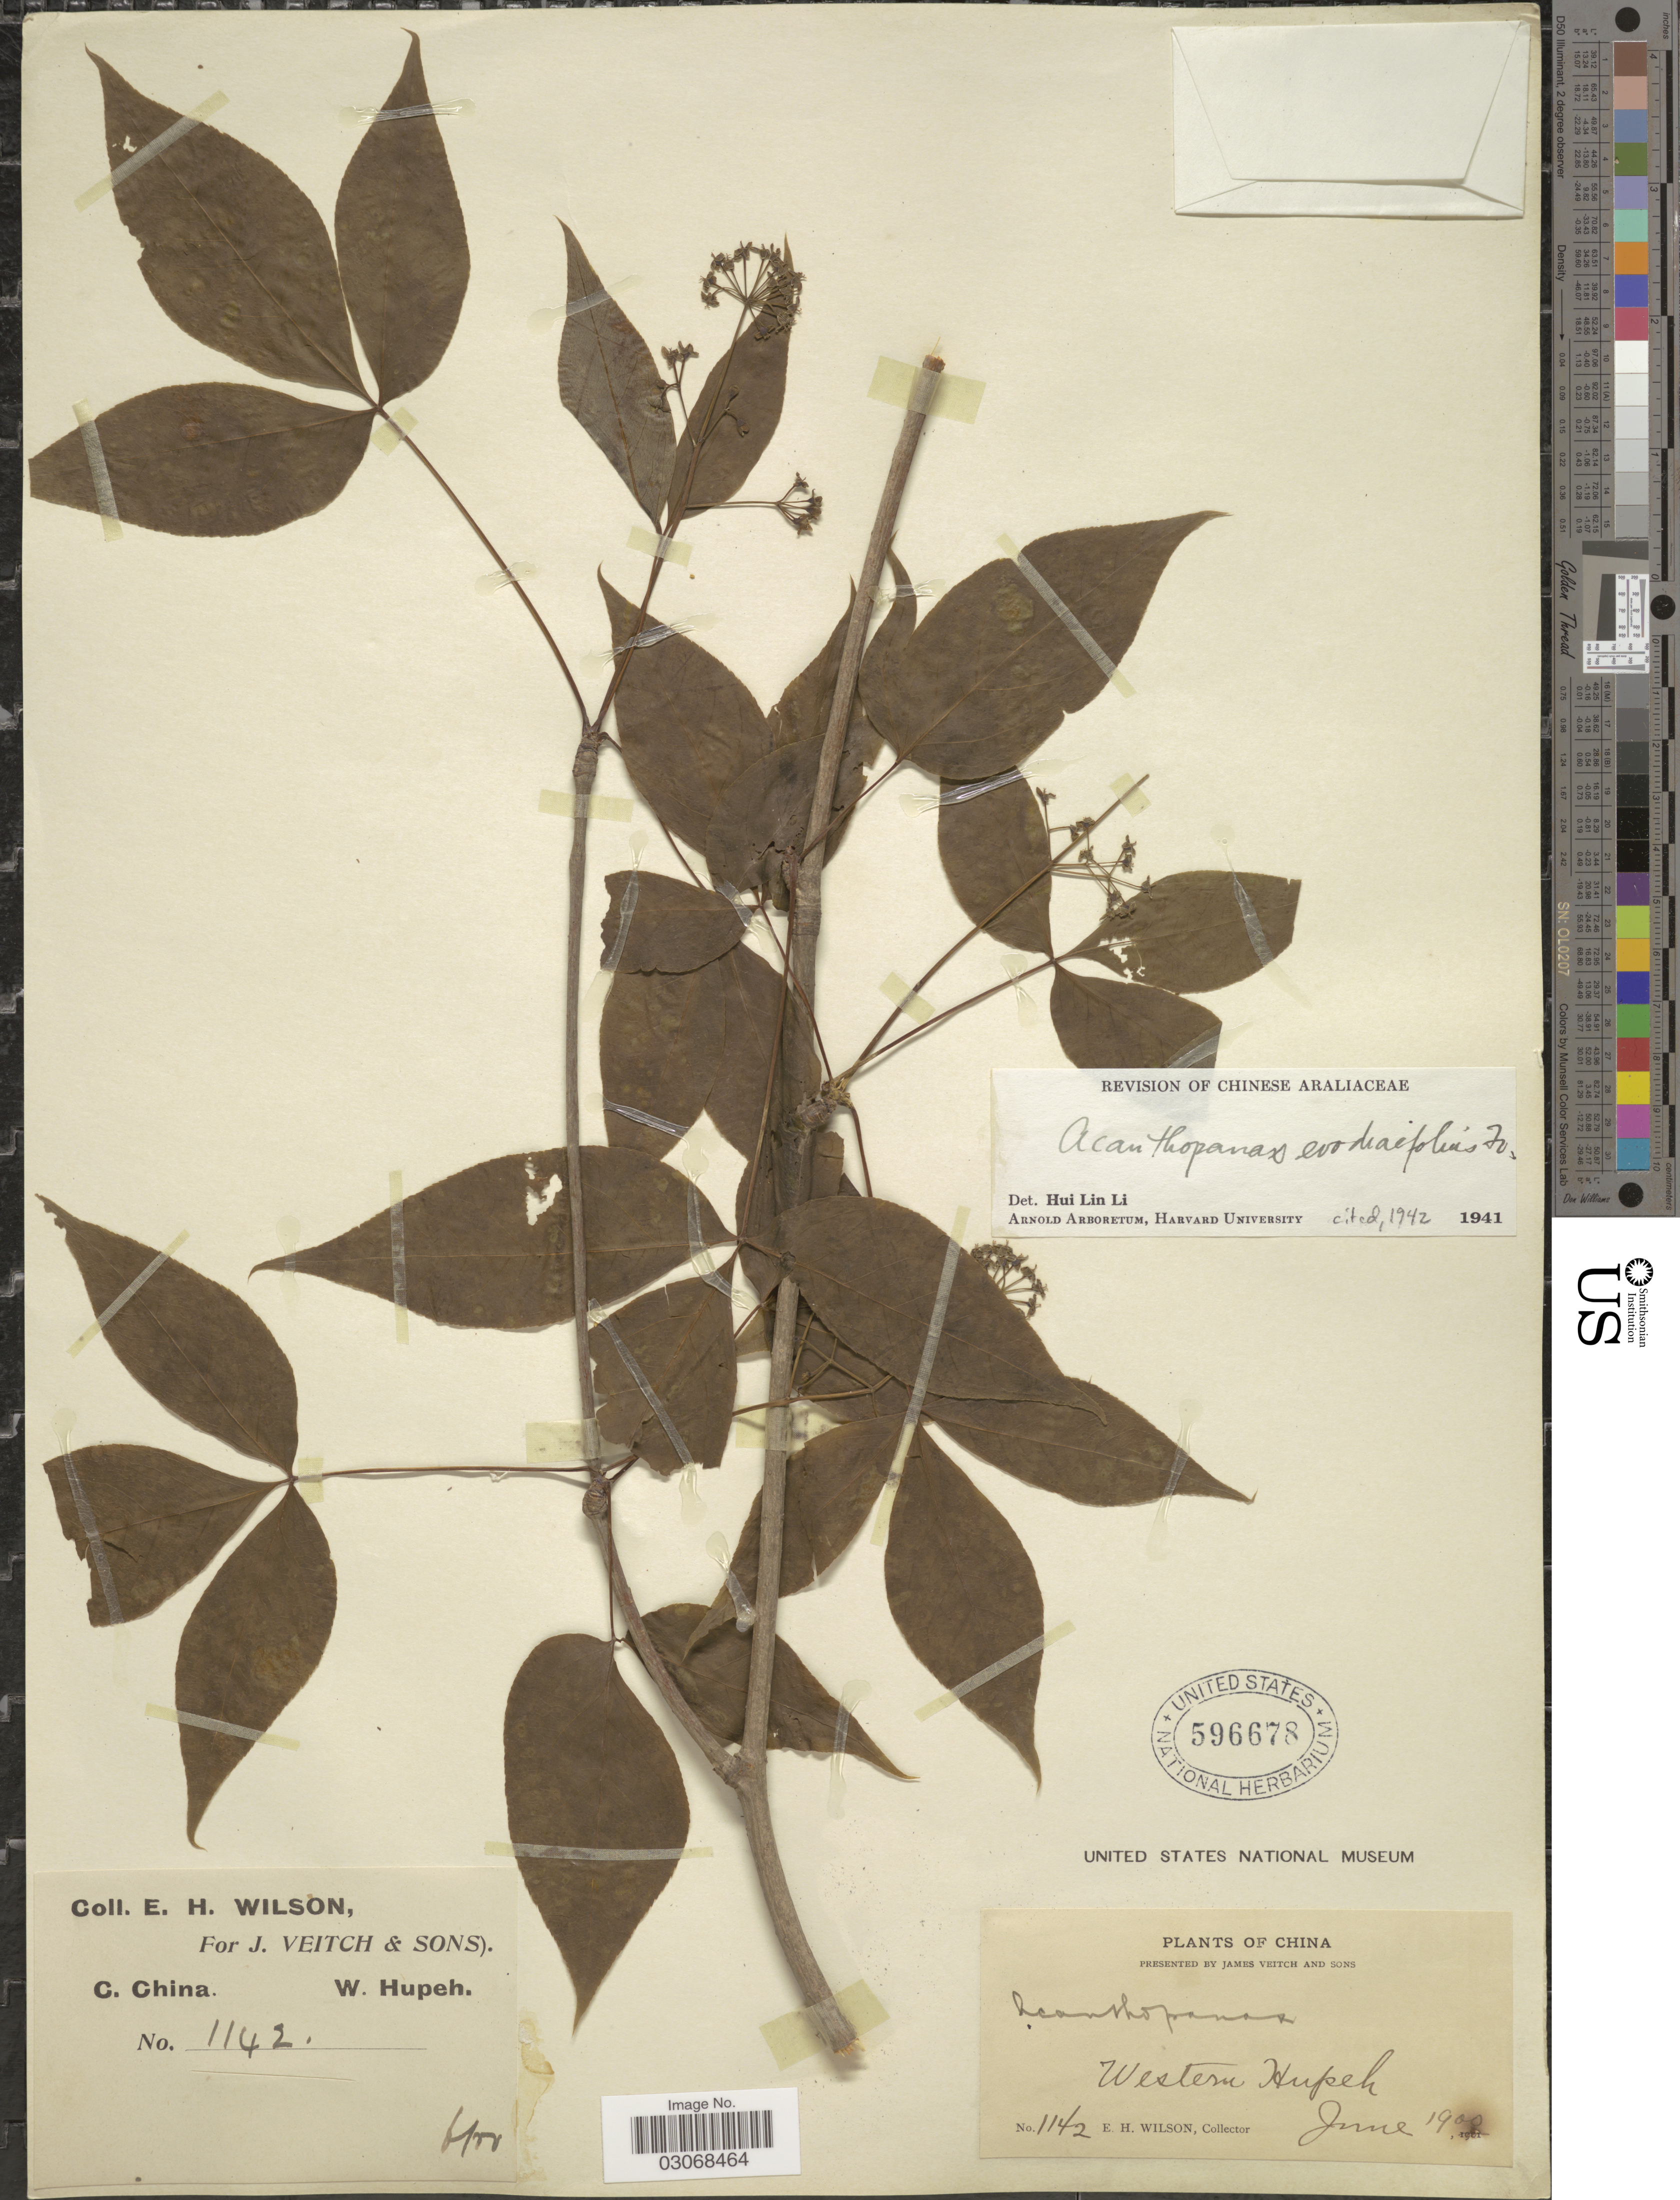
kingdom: Plantae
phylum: Tracheophyta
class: Magnoliopsida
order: Apiales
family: Araliaceae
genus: Gamblea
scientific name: Gamblea ciliata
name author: C.B. Clarke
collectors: E. Wilson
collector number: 1142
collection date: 1900-06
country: China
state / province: Hubei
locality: C. China, Western Hupeh.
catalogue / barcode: US 596678